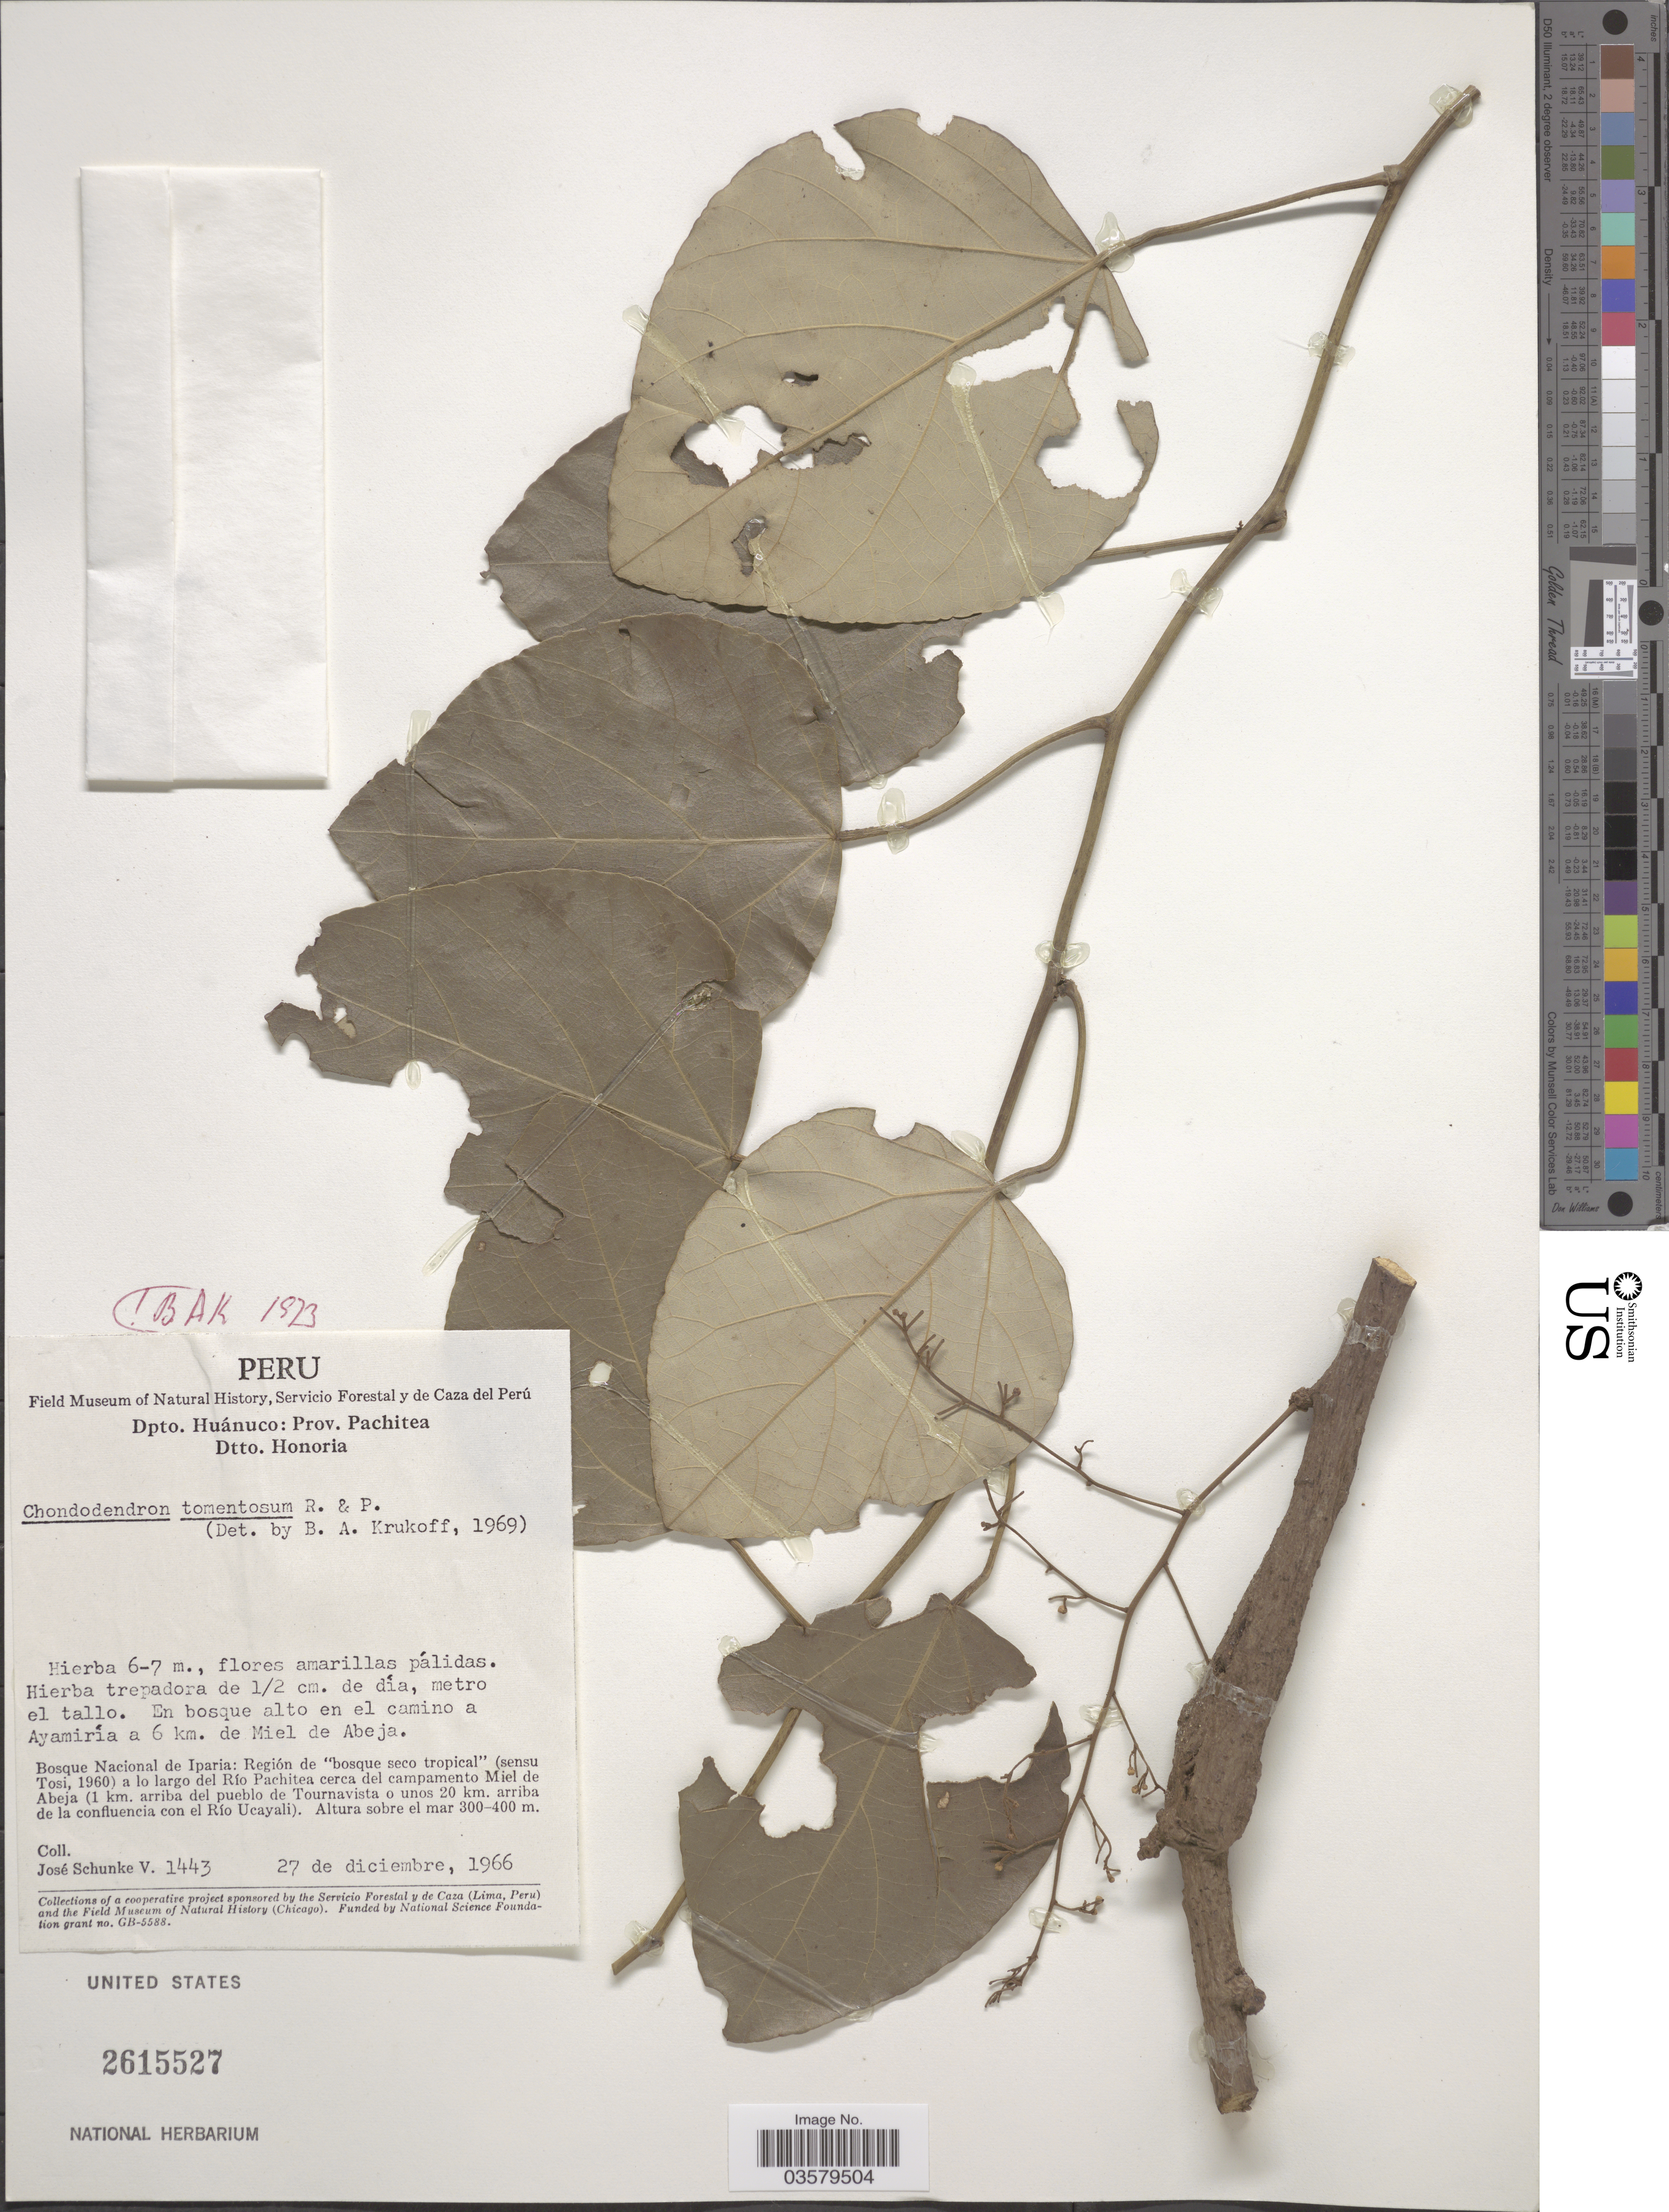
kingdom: Plantae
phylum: Tracheophyta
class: Magnoliopsida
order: Ranunculales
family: Menispermaceae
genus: Chondrodendron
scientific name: Chondrodendron tomentosum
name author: Ruiz & Pav.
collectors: J. Schunke Vigo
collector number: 1443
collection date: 1966-12-27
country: Peru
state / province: Huánuco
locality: Dpto. Huánuco: Prov. Pachitea. Dtto. Honoria. En bosque alto en el camino a Ayamiría a 6 km. de Miel de Abeja. Bosque Nacional de Iparia: Región de "bosque seco tropical" a lo largo del Río Pachitea cerca del campamento Miel de Abeja (1 km. arriba del pueblo de Tournavista o unos 20 km. arriba de la confluencia con el Río Ucayali).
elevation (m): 300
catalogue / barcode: US 2615527